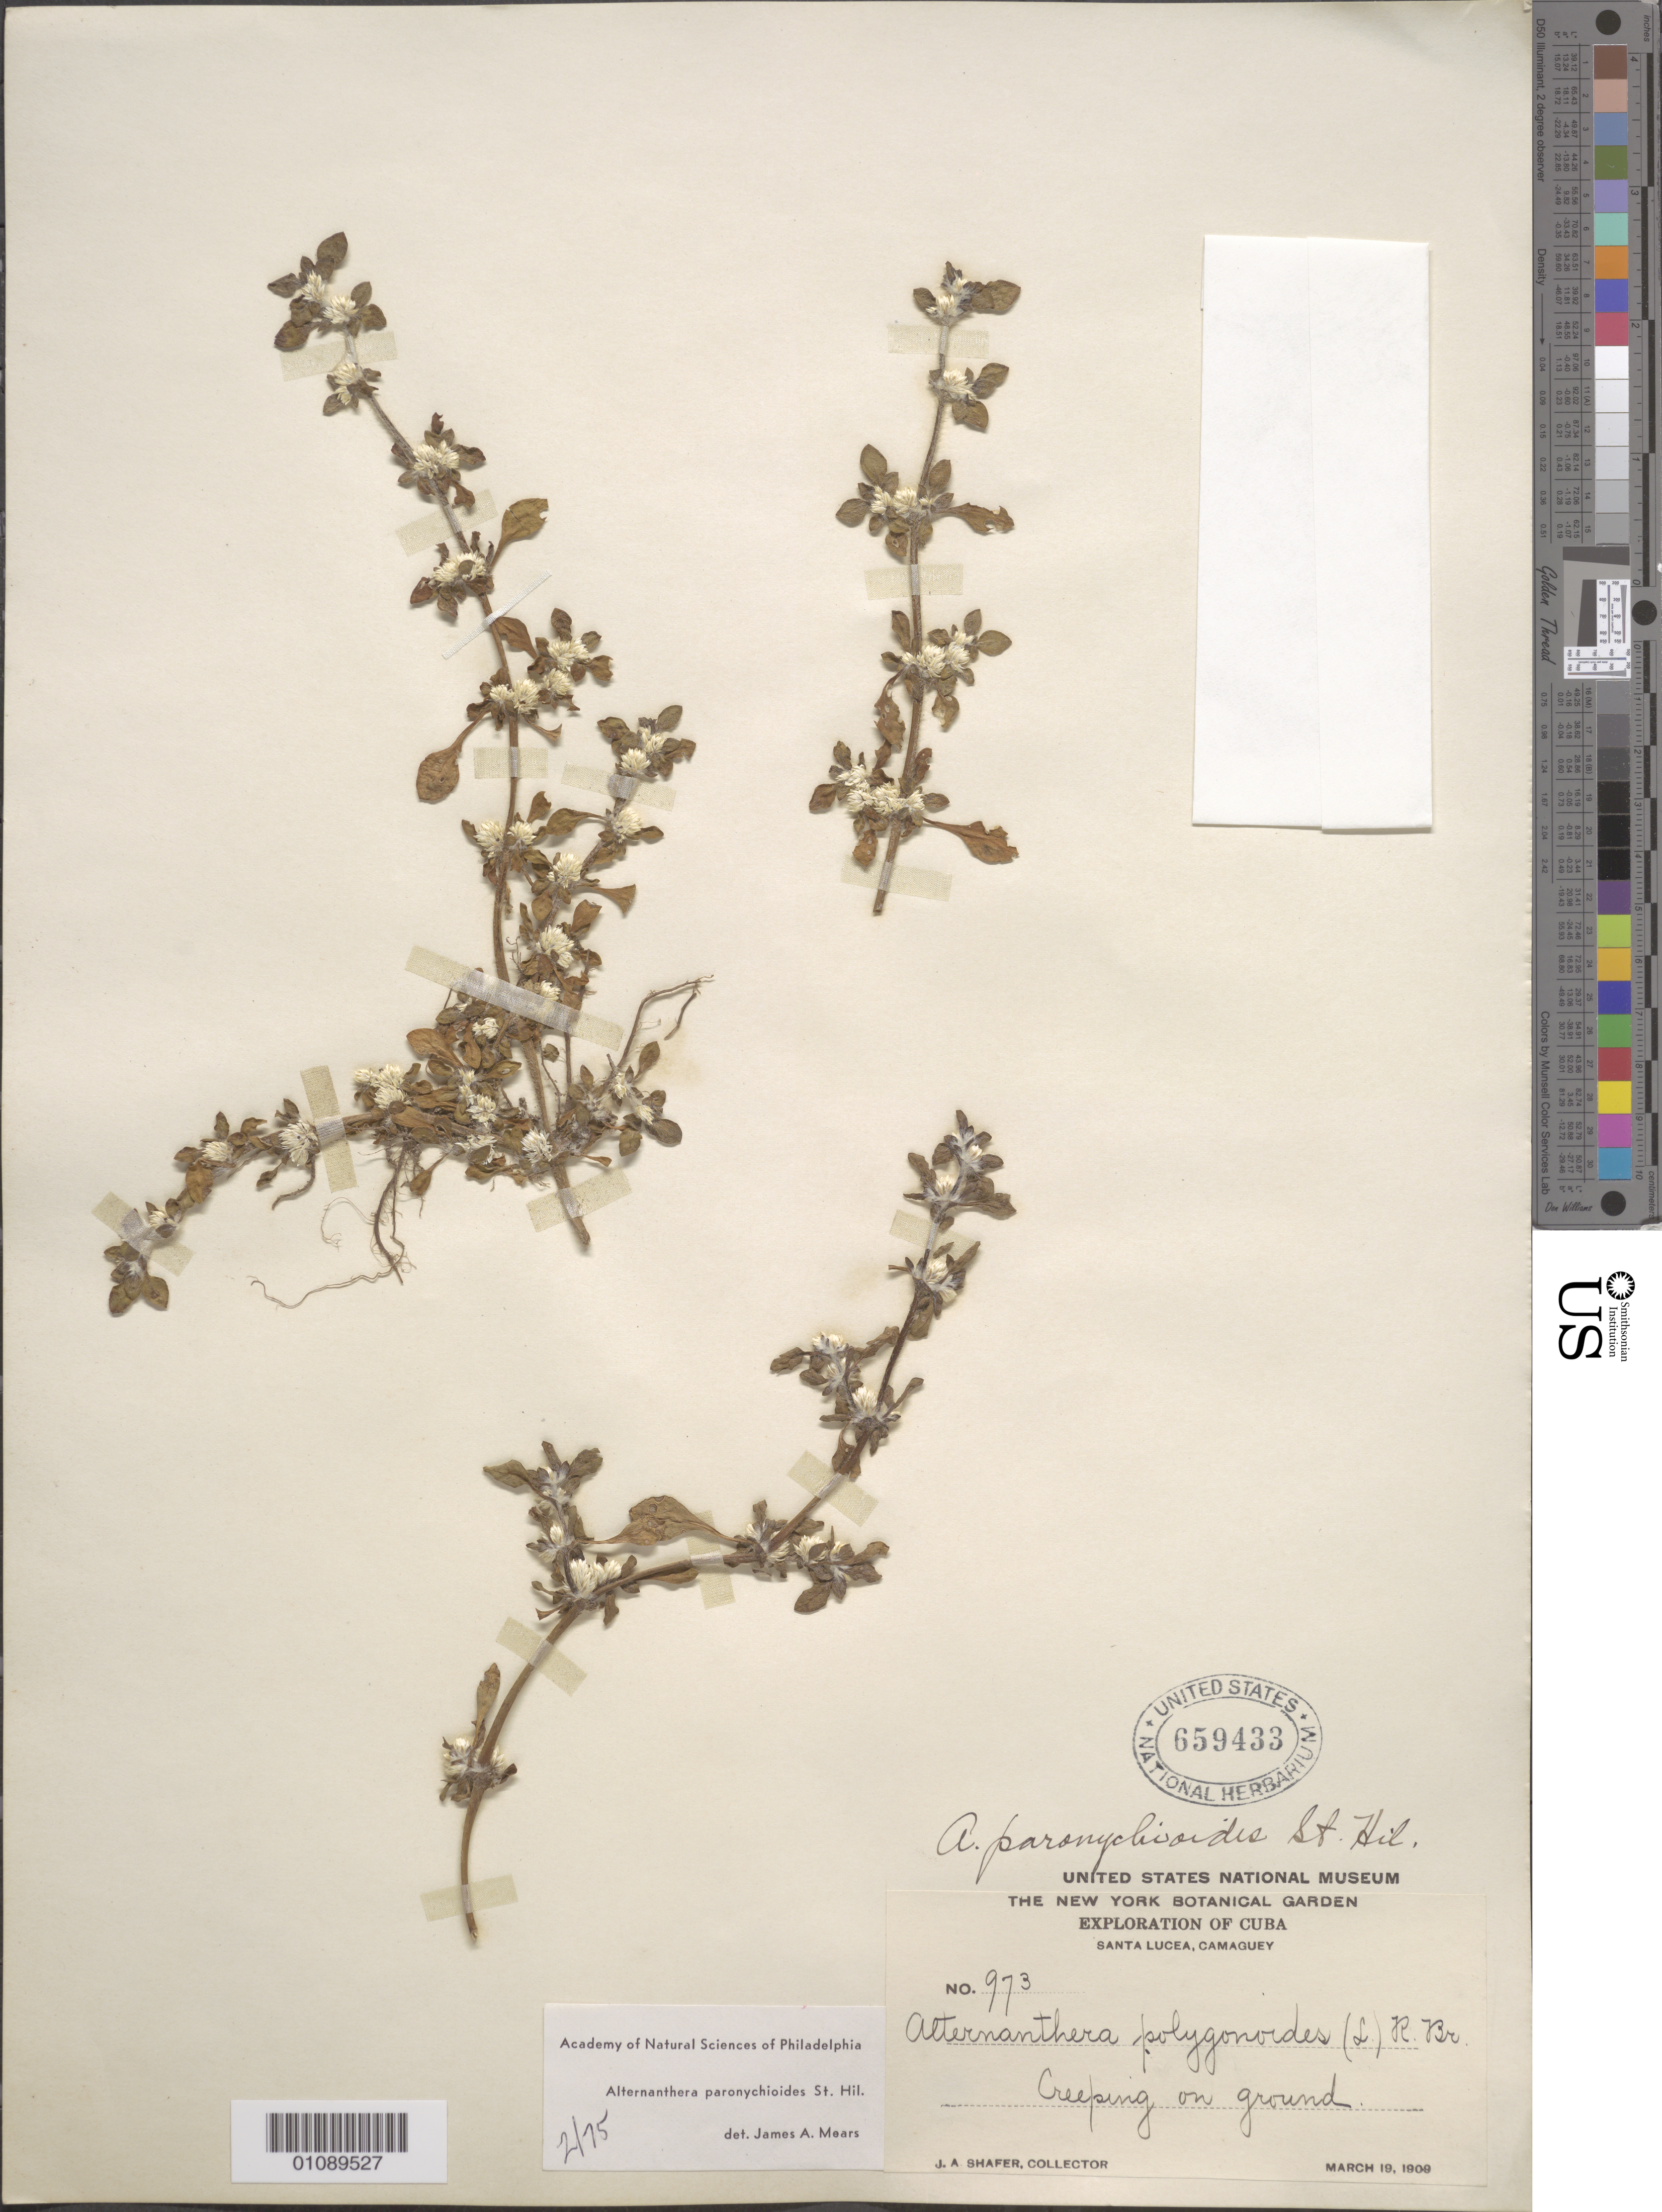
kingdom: Plantae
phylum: Tracheophyta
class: Magnoliopsida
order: Caryophyllales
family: Amaranthaceae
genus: Alternanthera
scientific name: Alternanthera paronychioides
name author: A. St.-Hil.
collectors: J. A. Shafer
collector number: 973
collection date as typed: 19 Mar 1909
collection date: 1909-03-19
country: Cuba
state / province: Camagüey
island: Cuba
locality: Santa Lucea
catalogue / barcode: US 659433